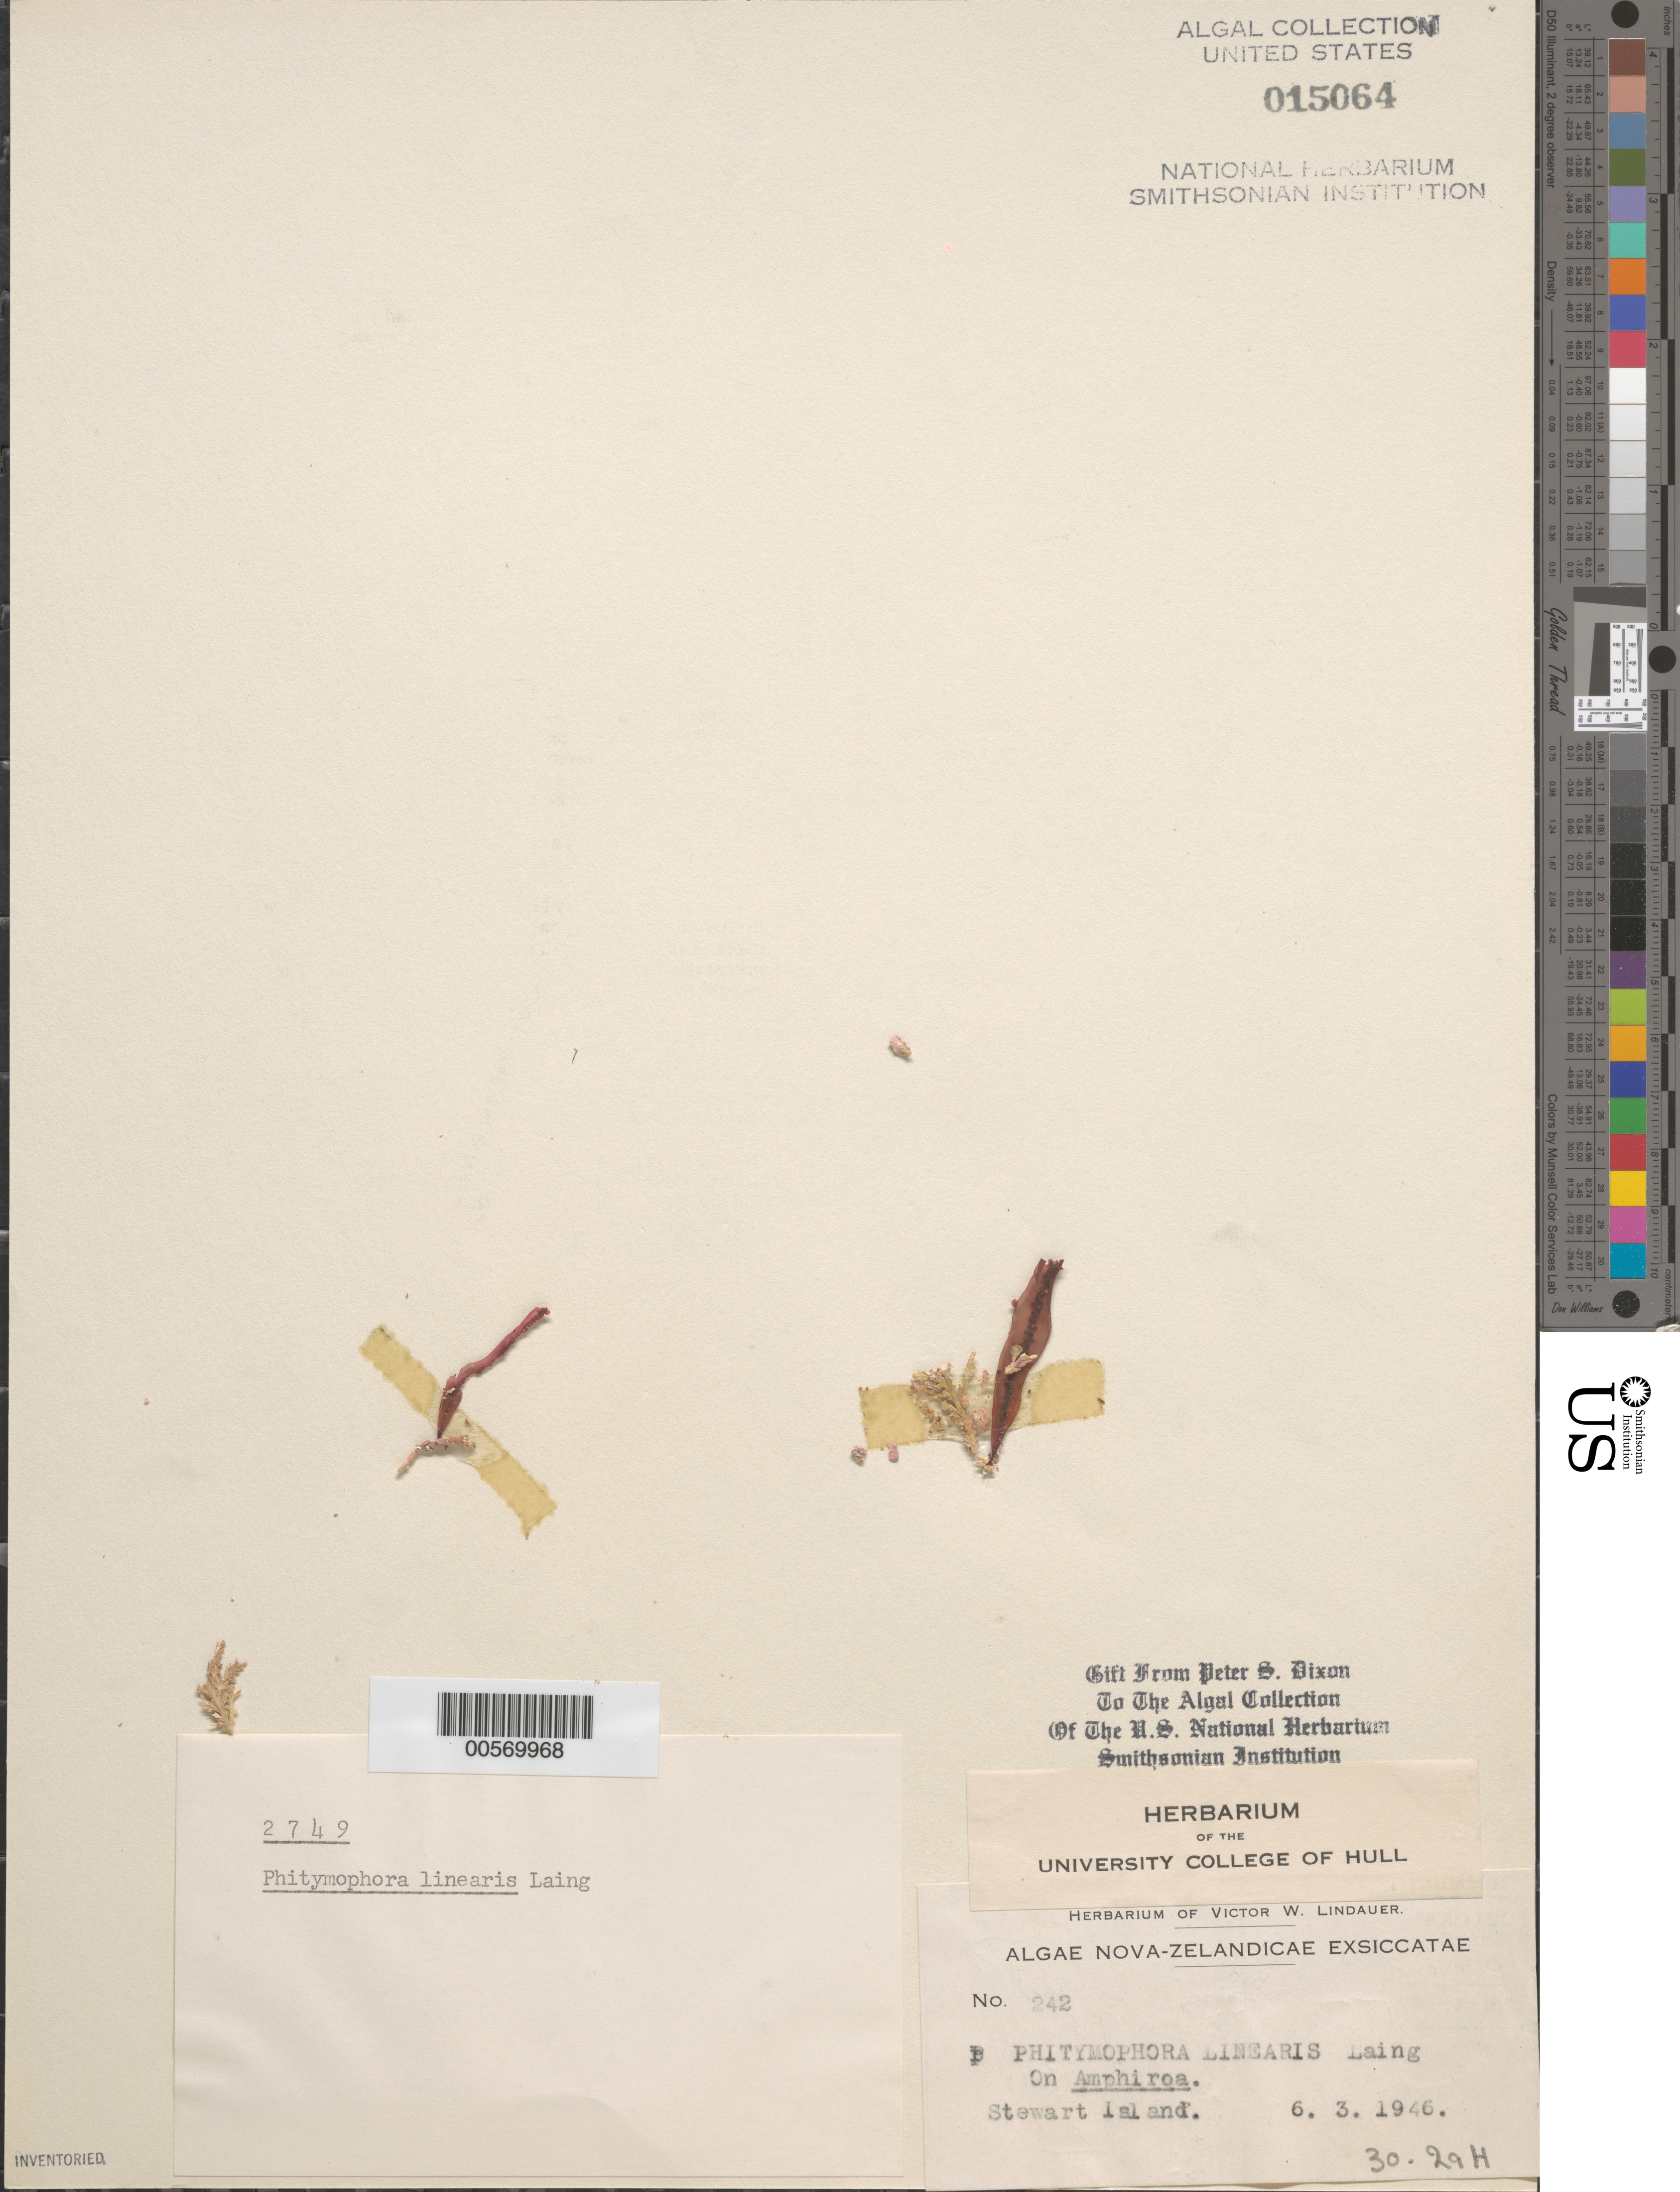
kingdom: Plantae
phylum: Rhodophyta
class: Florideophyceae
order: Ceramiales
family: Delesseriaceae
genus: Phitymophora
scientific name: Phitymophora linearis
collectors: V. Lindauer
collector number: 242 & PSD 2749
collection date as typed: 06 Mar 1946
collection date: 1946-03-06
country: New Zealand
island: Stewart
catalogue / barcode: US 15064